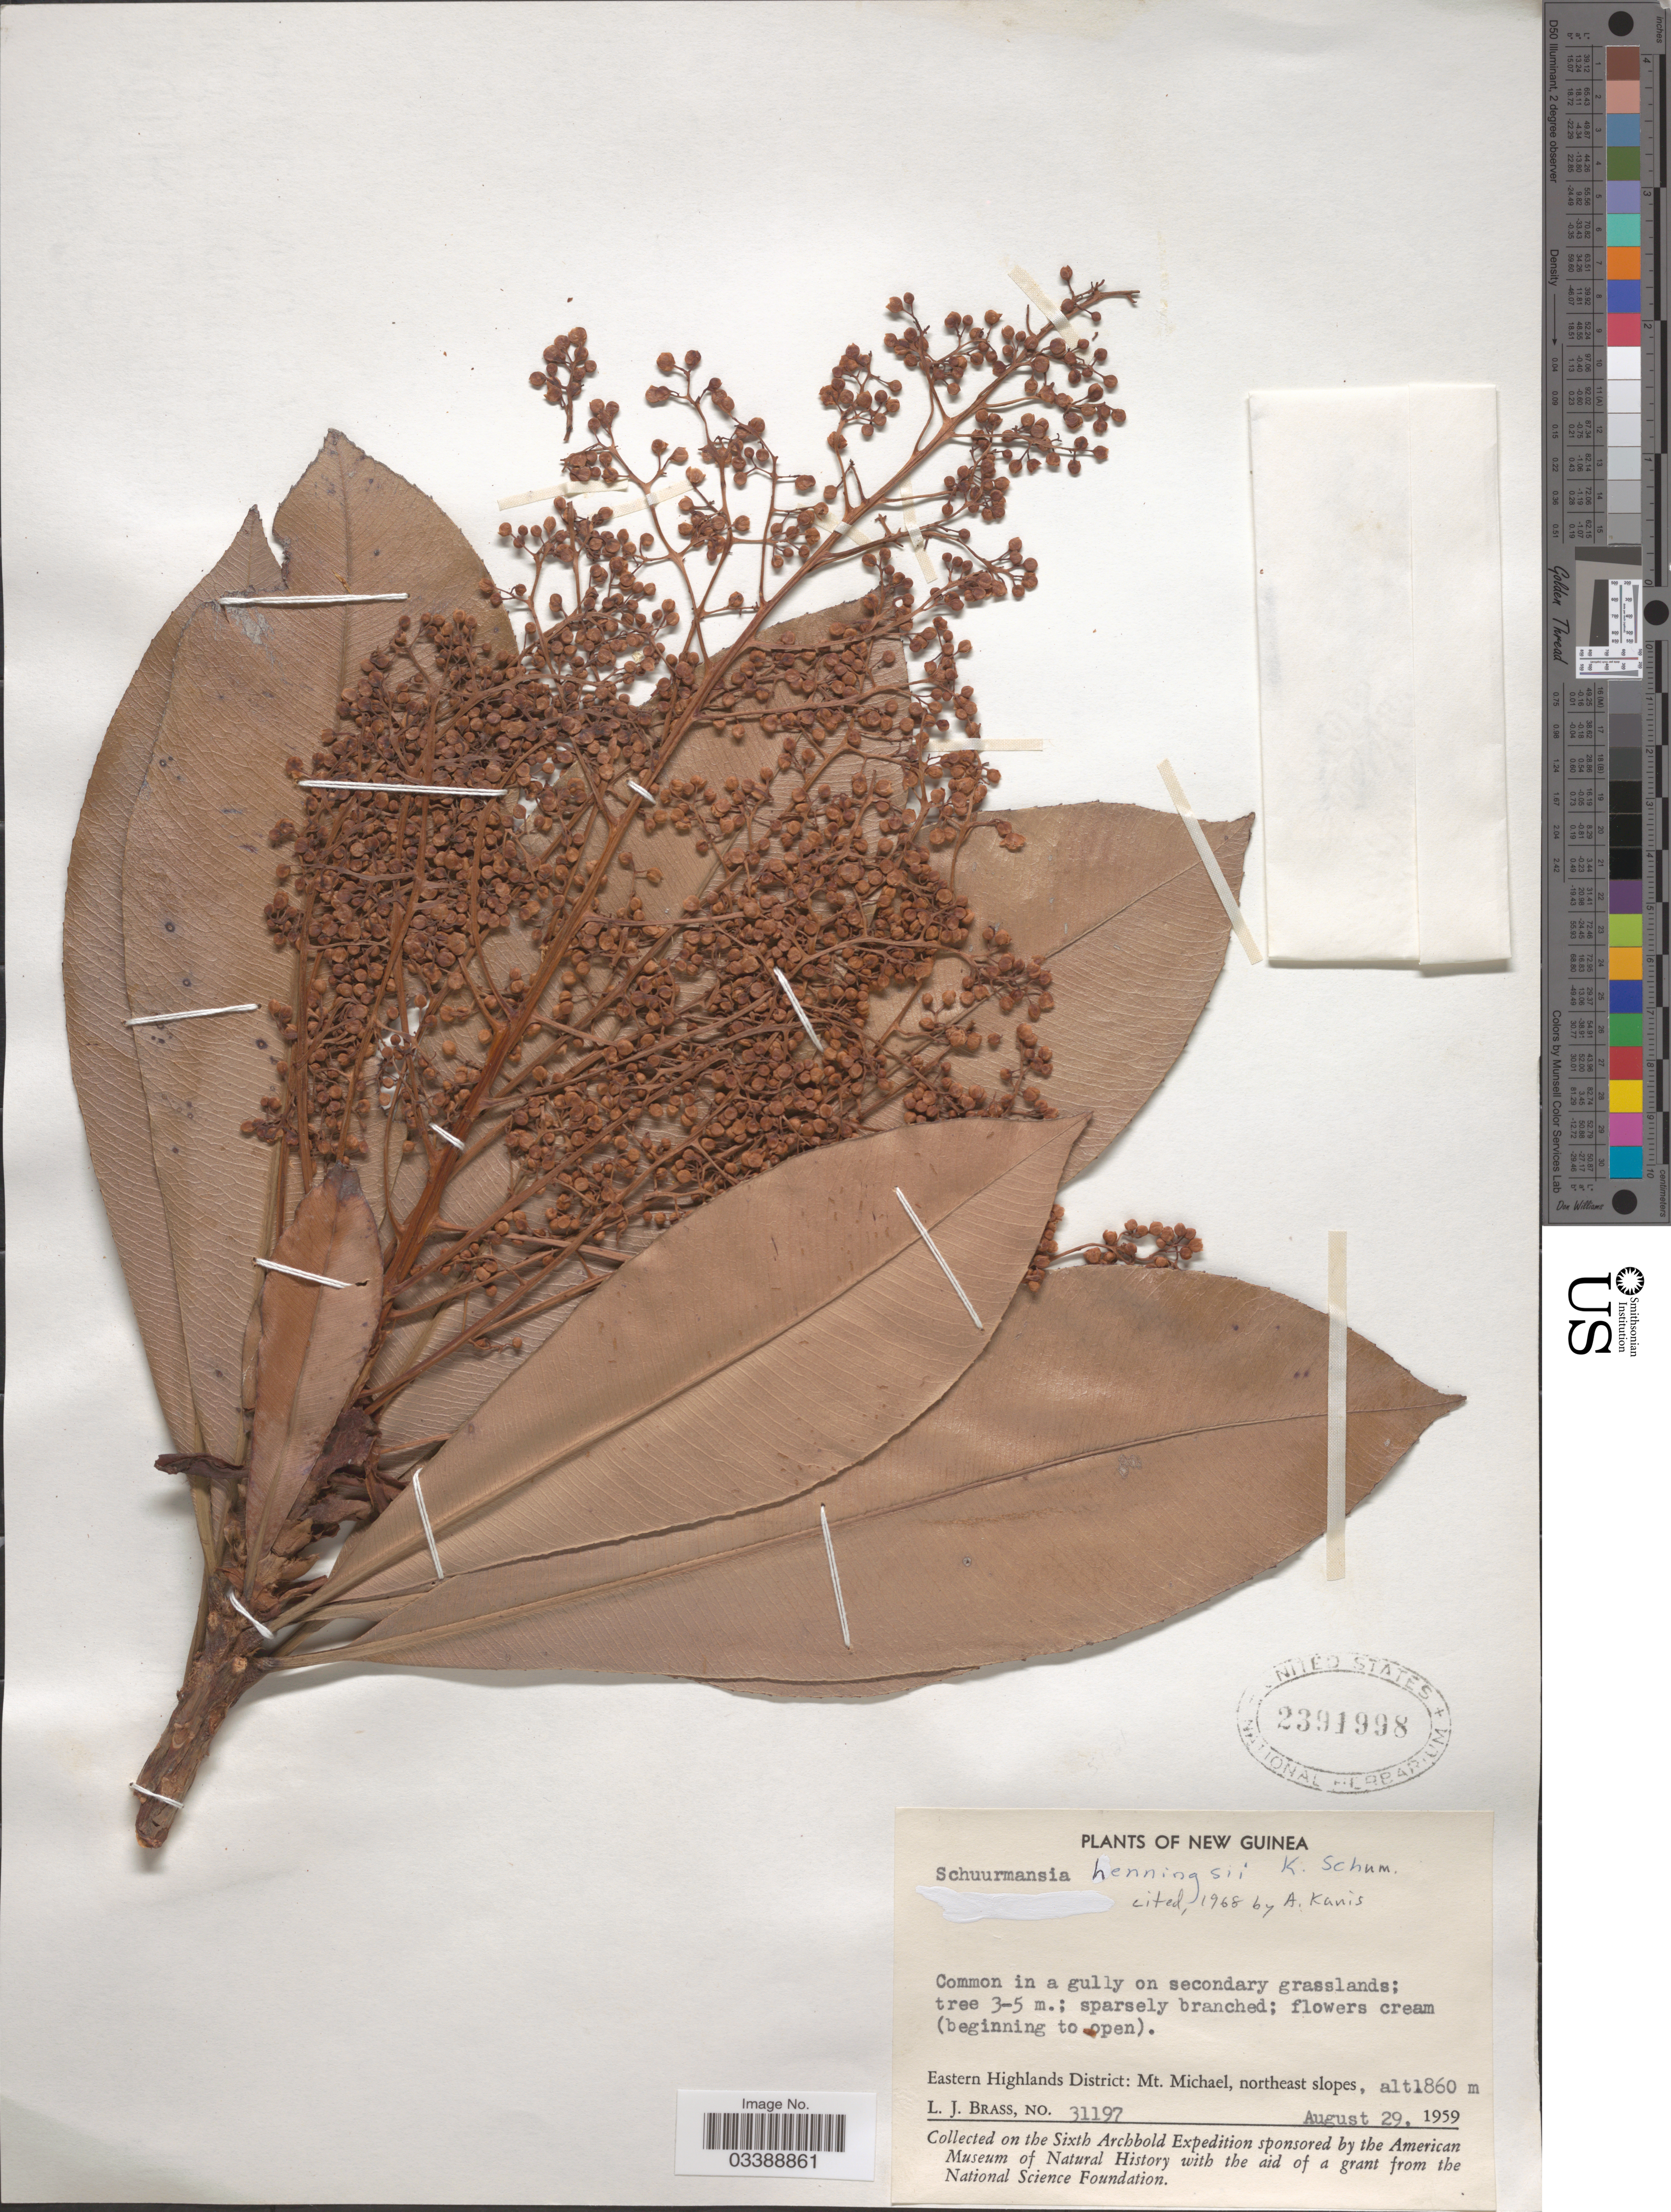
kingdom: Plantae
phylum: Tracheophyta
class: Magnoliopsida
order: Malpighiales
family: Ochnaceae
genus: Schuurmansia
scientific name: Schuurmansia henningsii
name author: K. Schum.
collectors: L. J. Brass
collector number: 31197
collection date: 1959-08-29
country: Papua New Guinea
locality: New Guinea. Eastern Highlands District: Mt. Michael, northeast slopes.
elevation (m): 1860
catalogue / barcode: US 2391998